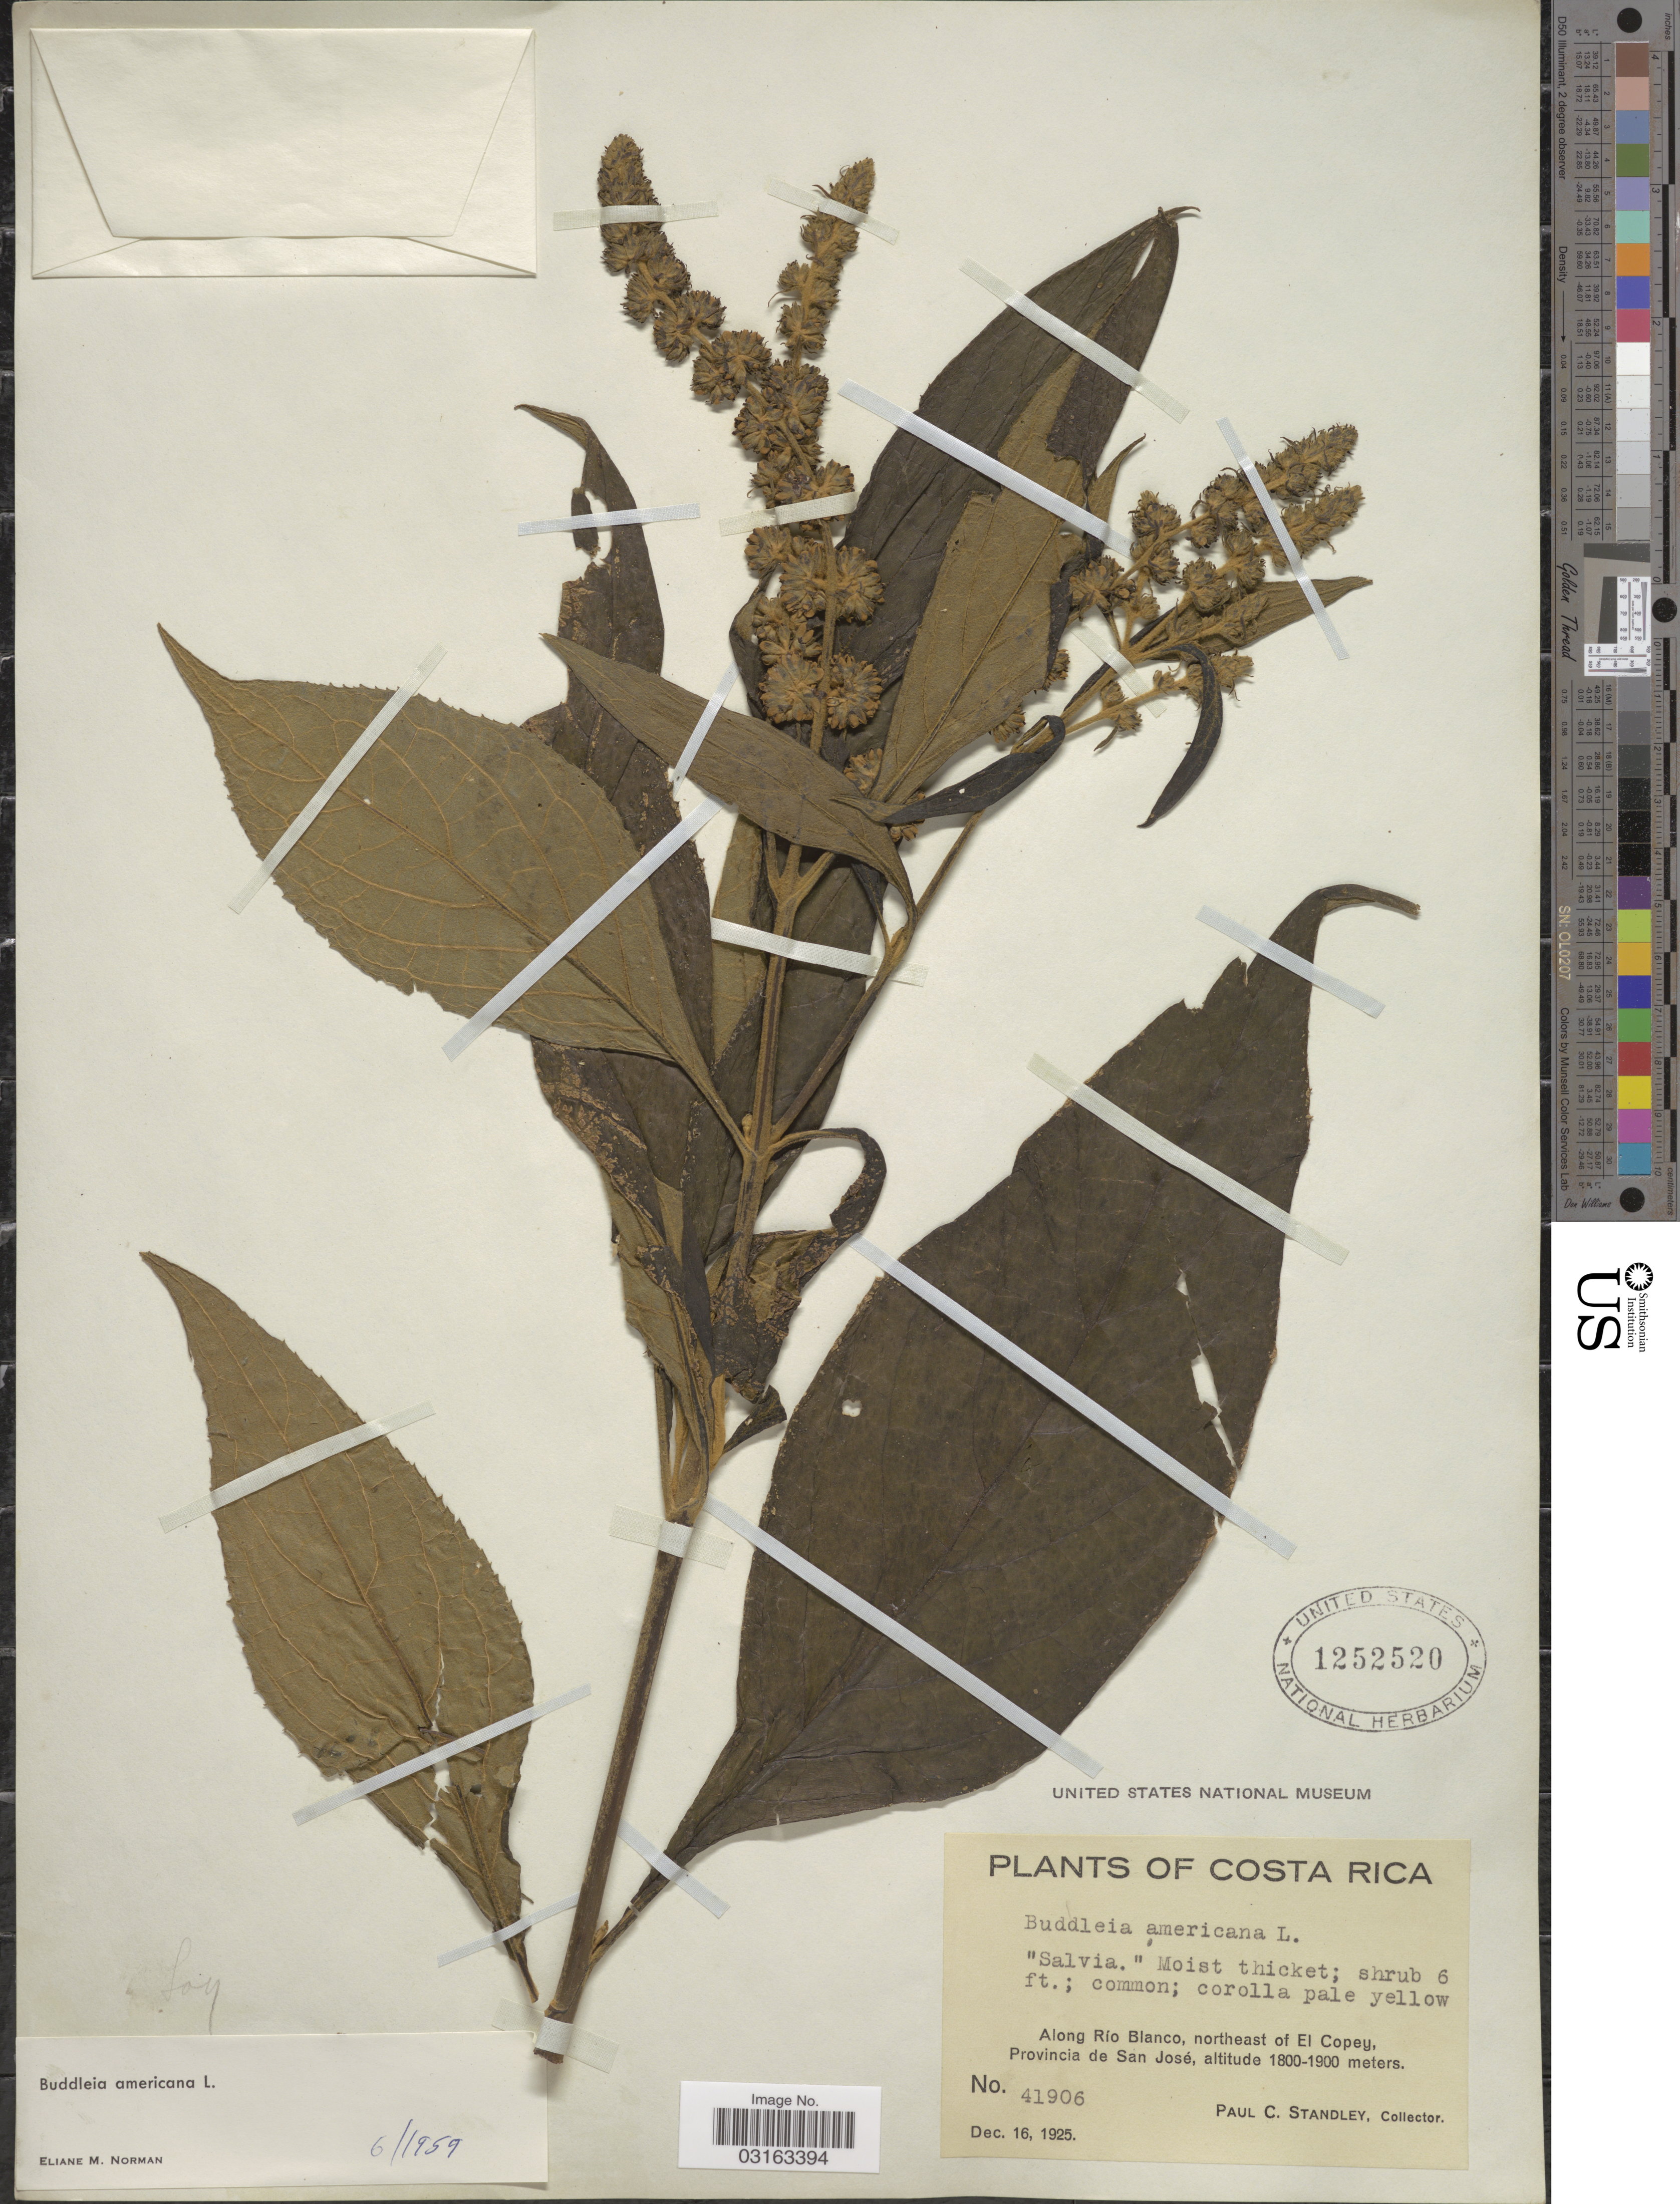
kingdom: Plantae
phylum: Tracheophyta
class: Magnoliopsida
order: Lamiales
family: Scrophulariaceae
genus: Buddleja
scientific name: Buddleja americana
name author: L.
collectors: P. C. Standley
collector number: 41906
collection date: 1925-12-16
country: Costa Rica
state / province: San José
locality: Along Río Blanco, northeast of El Copey.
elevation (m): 1800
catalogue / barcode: US 1252520